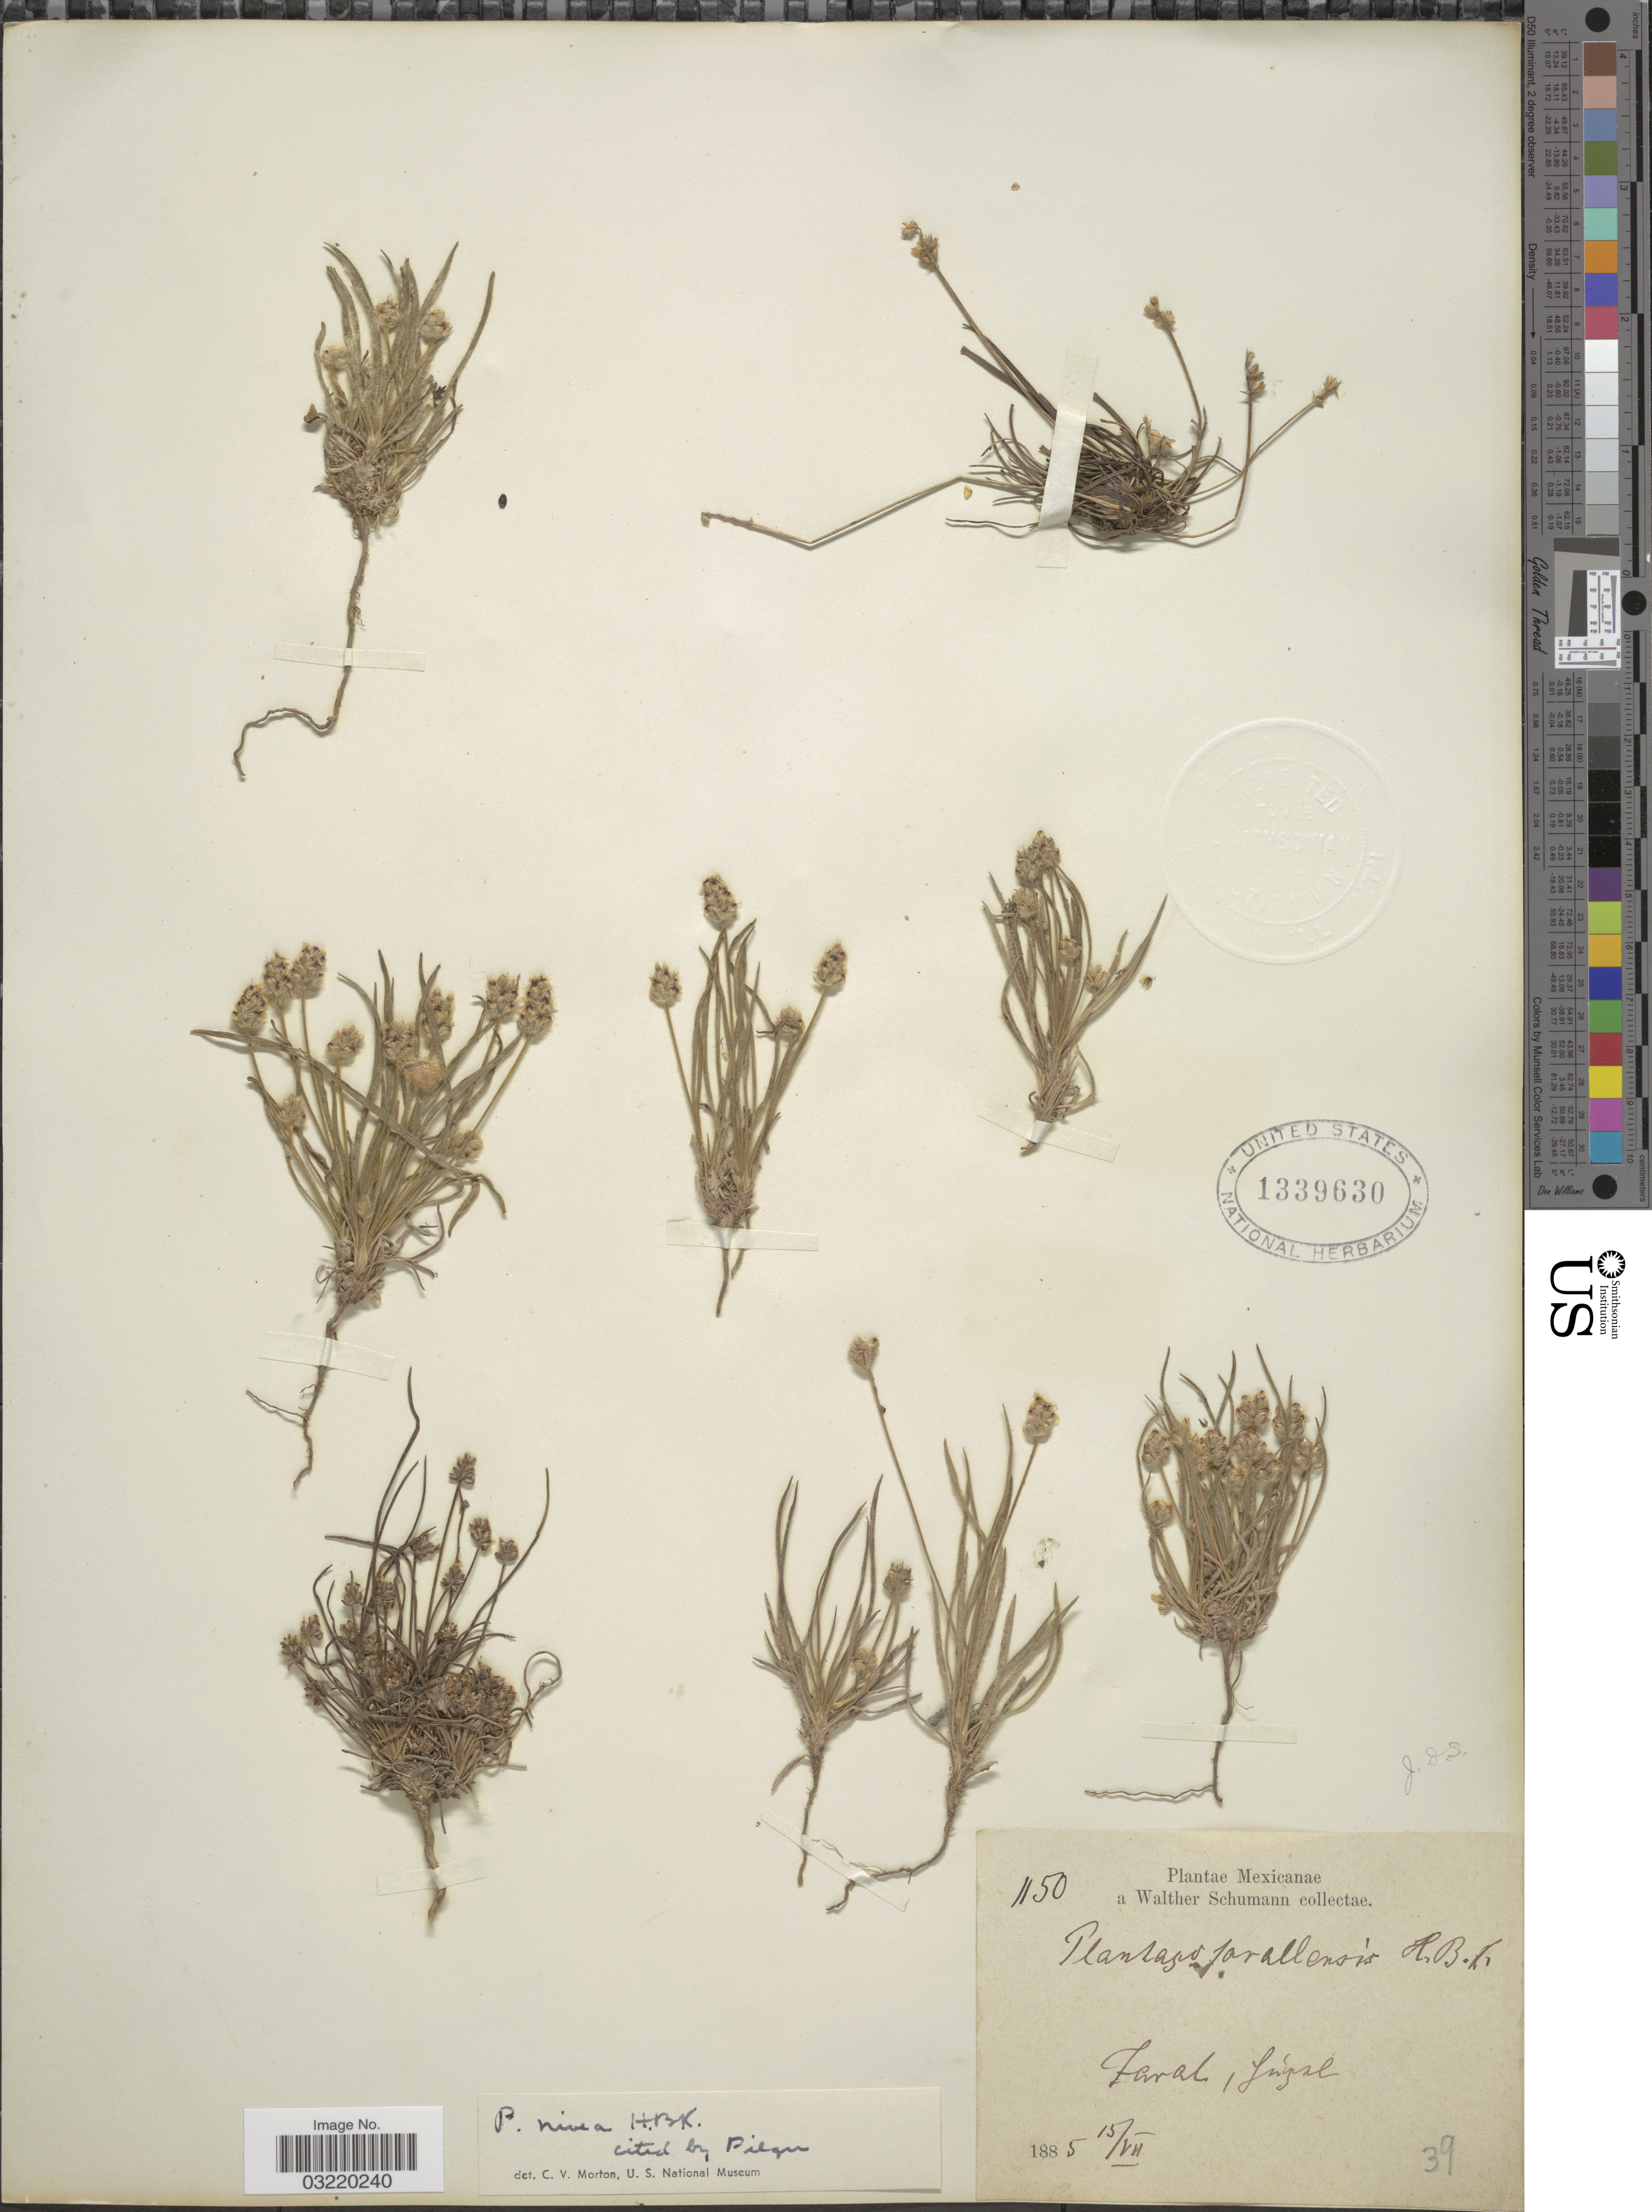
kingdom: Plantae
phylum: Tracheophyta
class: Magnoliopsida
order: Lamiales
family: Plantaginaceae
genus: Plantago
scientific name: Plantago nivea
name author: Kunth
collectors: W. Schumann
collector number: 1150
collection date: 1885-07-15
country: Mexico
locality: Faral, Suzal [interpreted].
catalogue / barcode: US 1339630